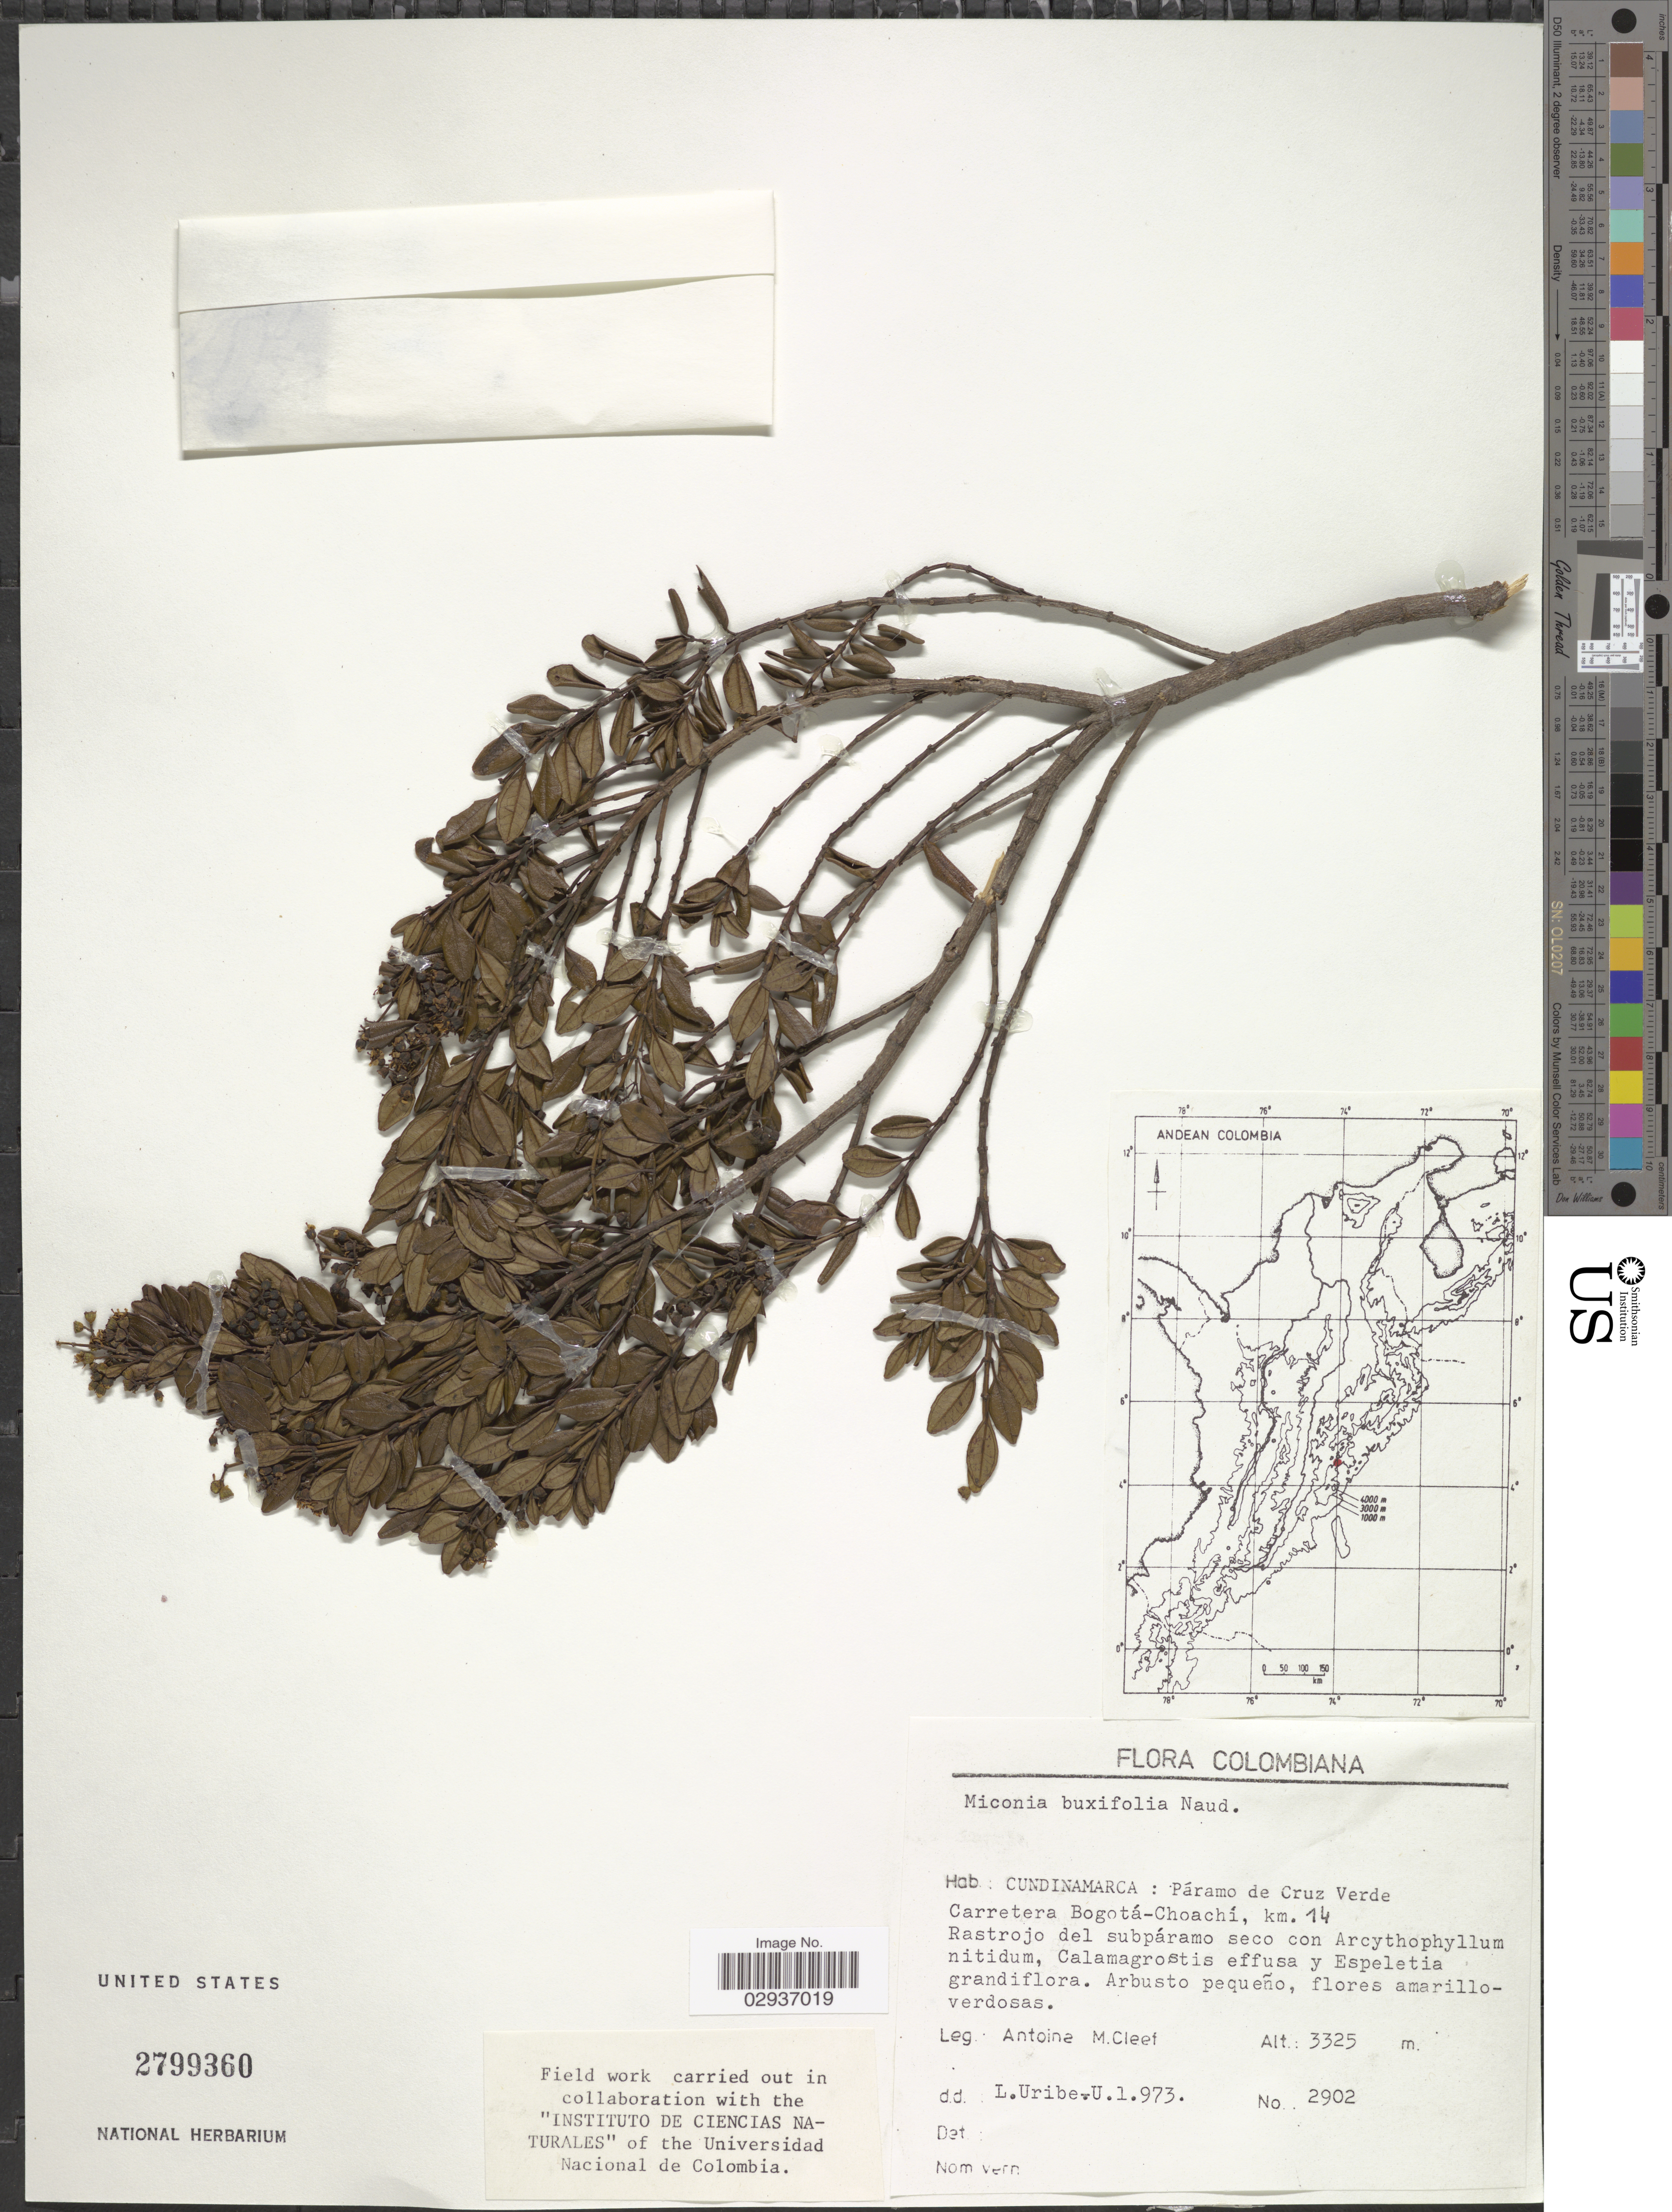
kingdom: Plantae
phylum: Tracheophyta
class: Magnoliopsida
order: Myrtales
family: Melastomataceae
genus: Miconia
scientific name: Miconia buxifolia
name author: Naudin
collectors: A. M. Cleef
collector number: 2902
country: Colombia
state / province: Cundinamarca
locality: Cundinamarca: Páramo de Cruz Verde. Carretera Bogotá-Choachí, km. 14.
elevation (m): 3325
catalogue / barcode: US 2799360